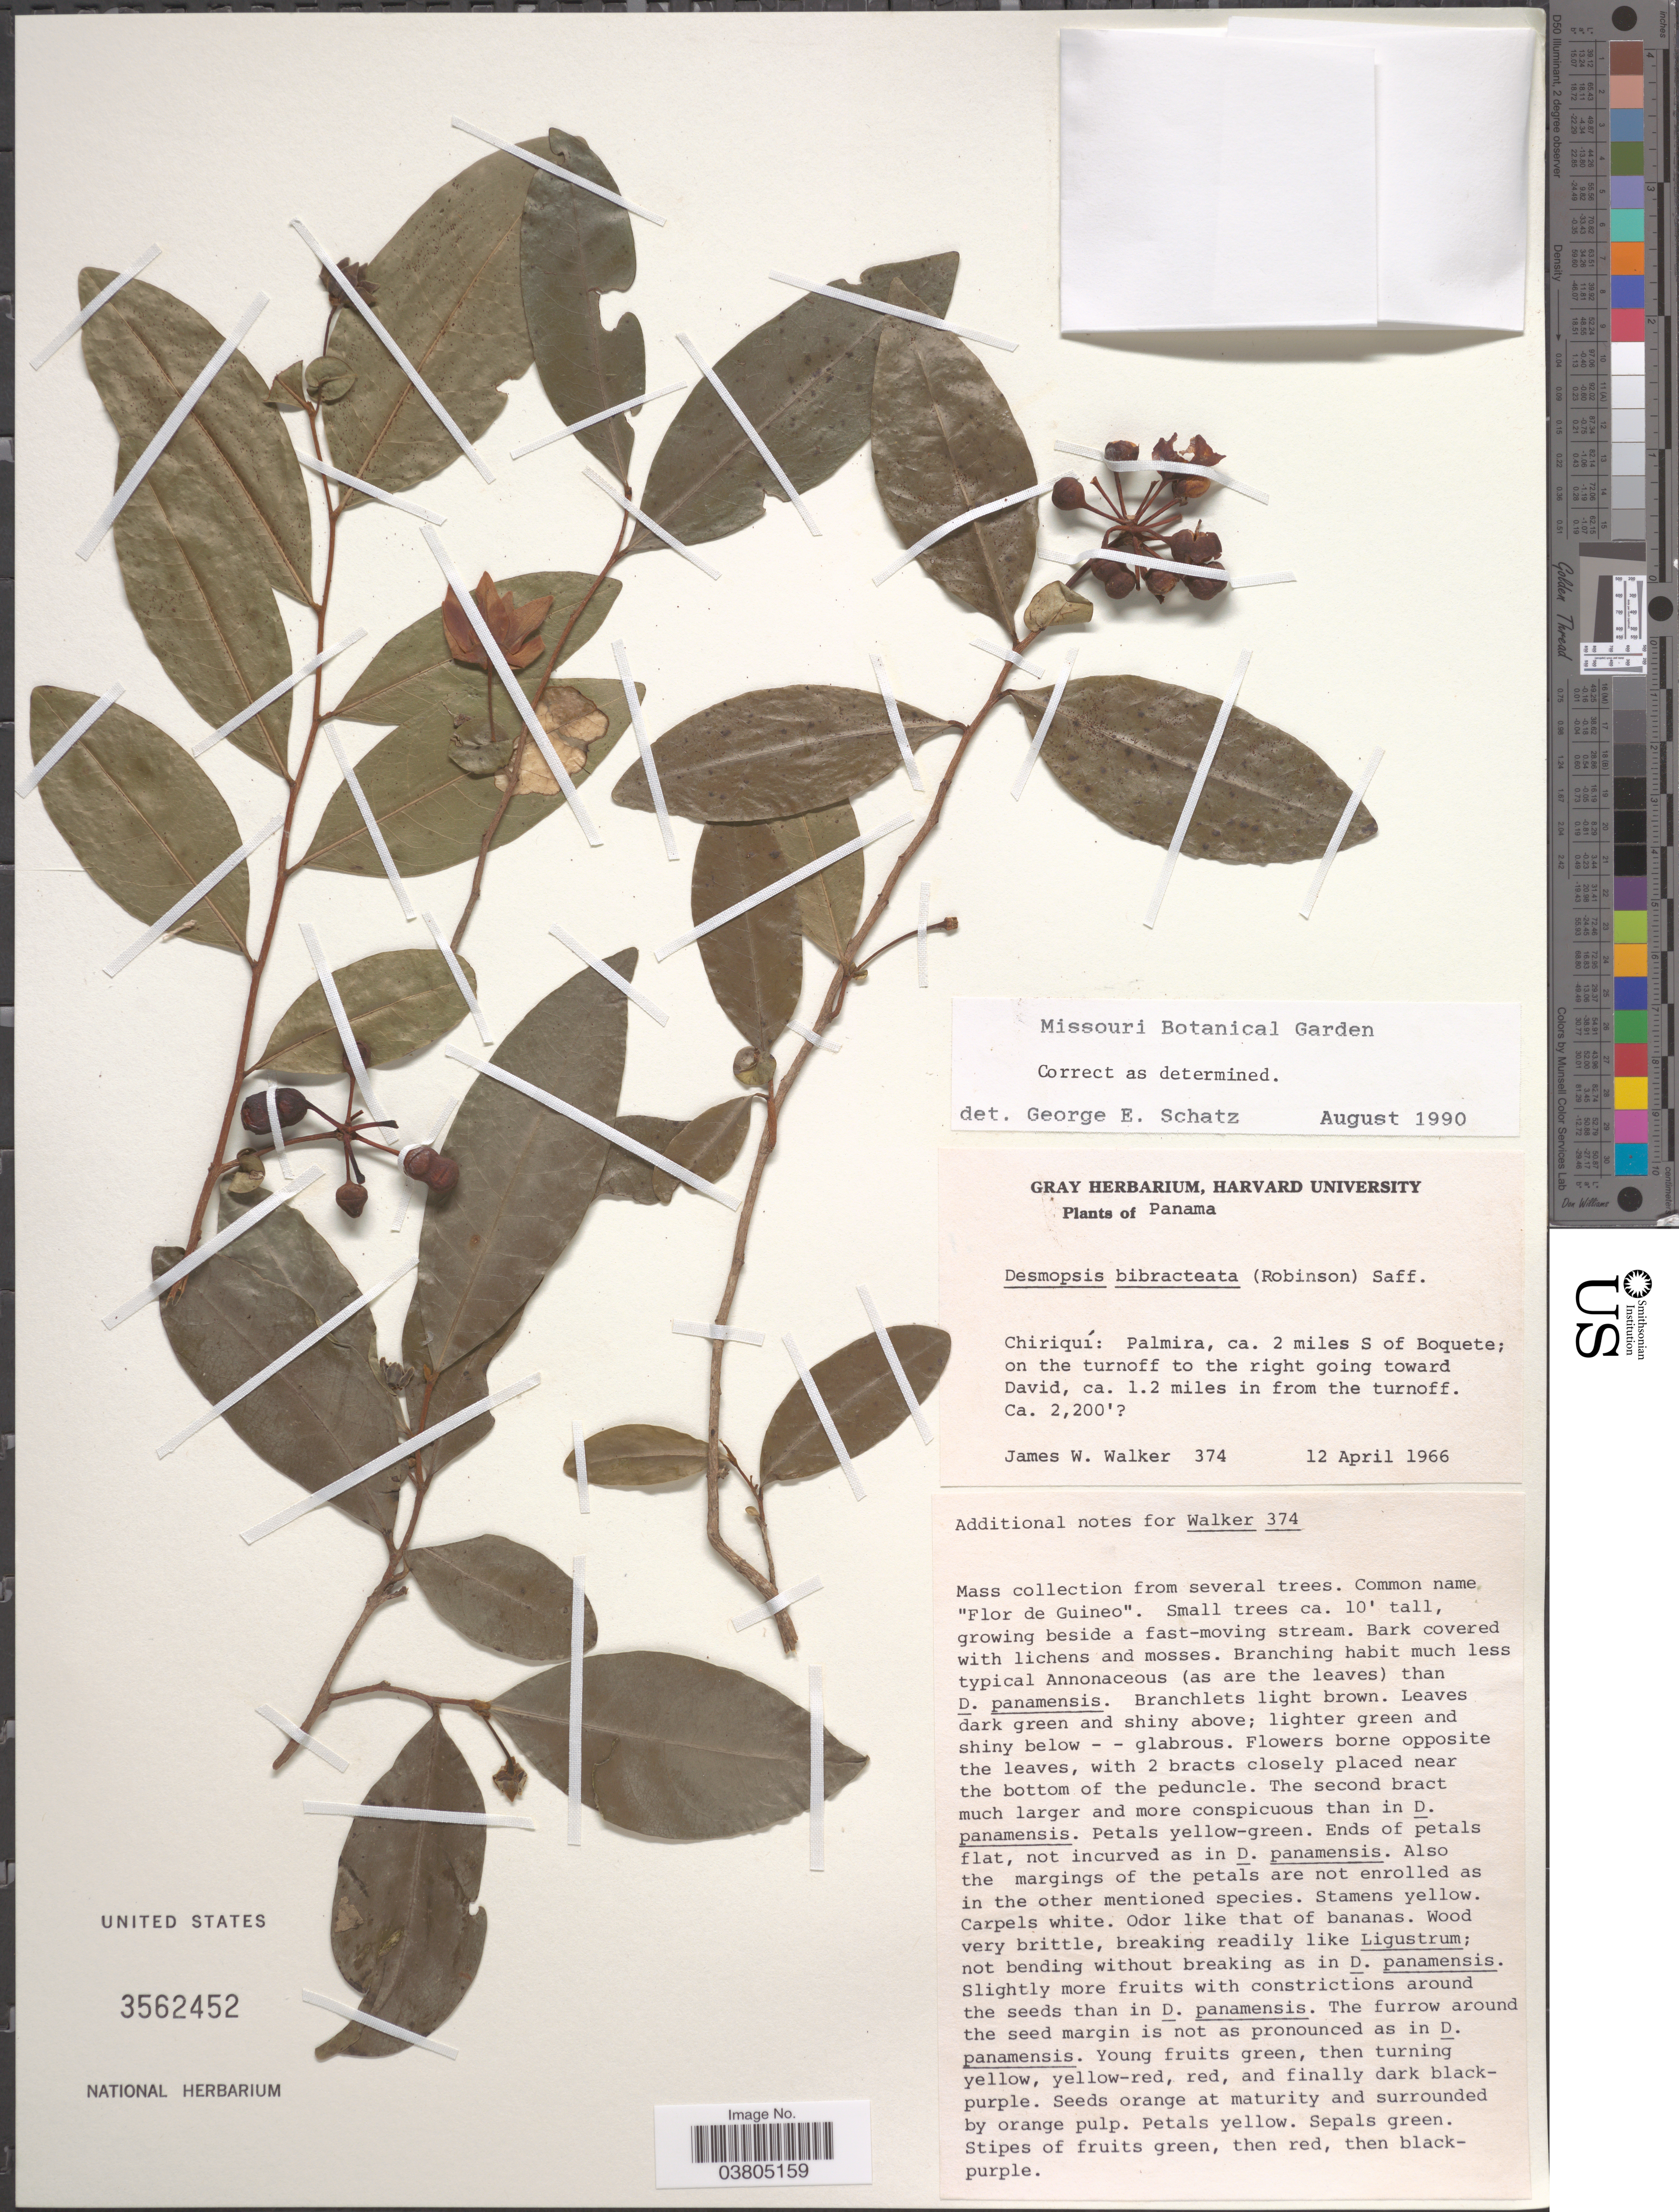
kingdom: Plantae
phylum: Tracheophyta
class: Magnoliopsida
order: Magnoliales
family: Annonaceae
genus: Desmopsis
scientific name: Desmopsis bibracteata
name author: (B.L. Rob.) Saff.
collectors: J. W. Walker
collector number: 374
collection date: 1966-04-12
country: Panama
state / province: Chiriqui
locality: Palmira, ca. 2 miles S of Boquete; on the turnoff to the right going toward David, ca. 1.2 miles in from the turnoff.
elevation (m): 671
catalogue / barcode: US 3562452